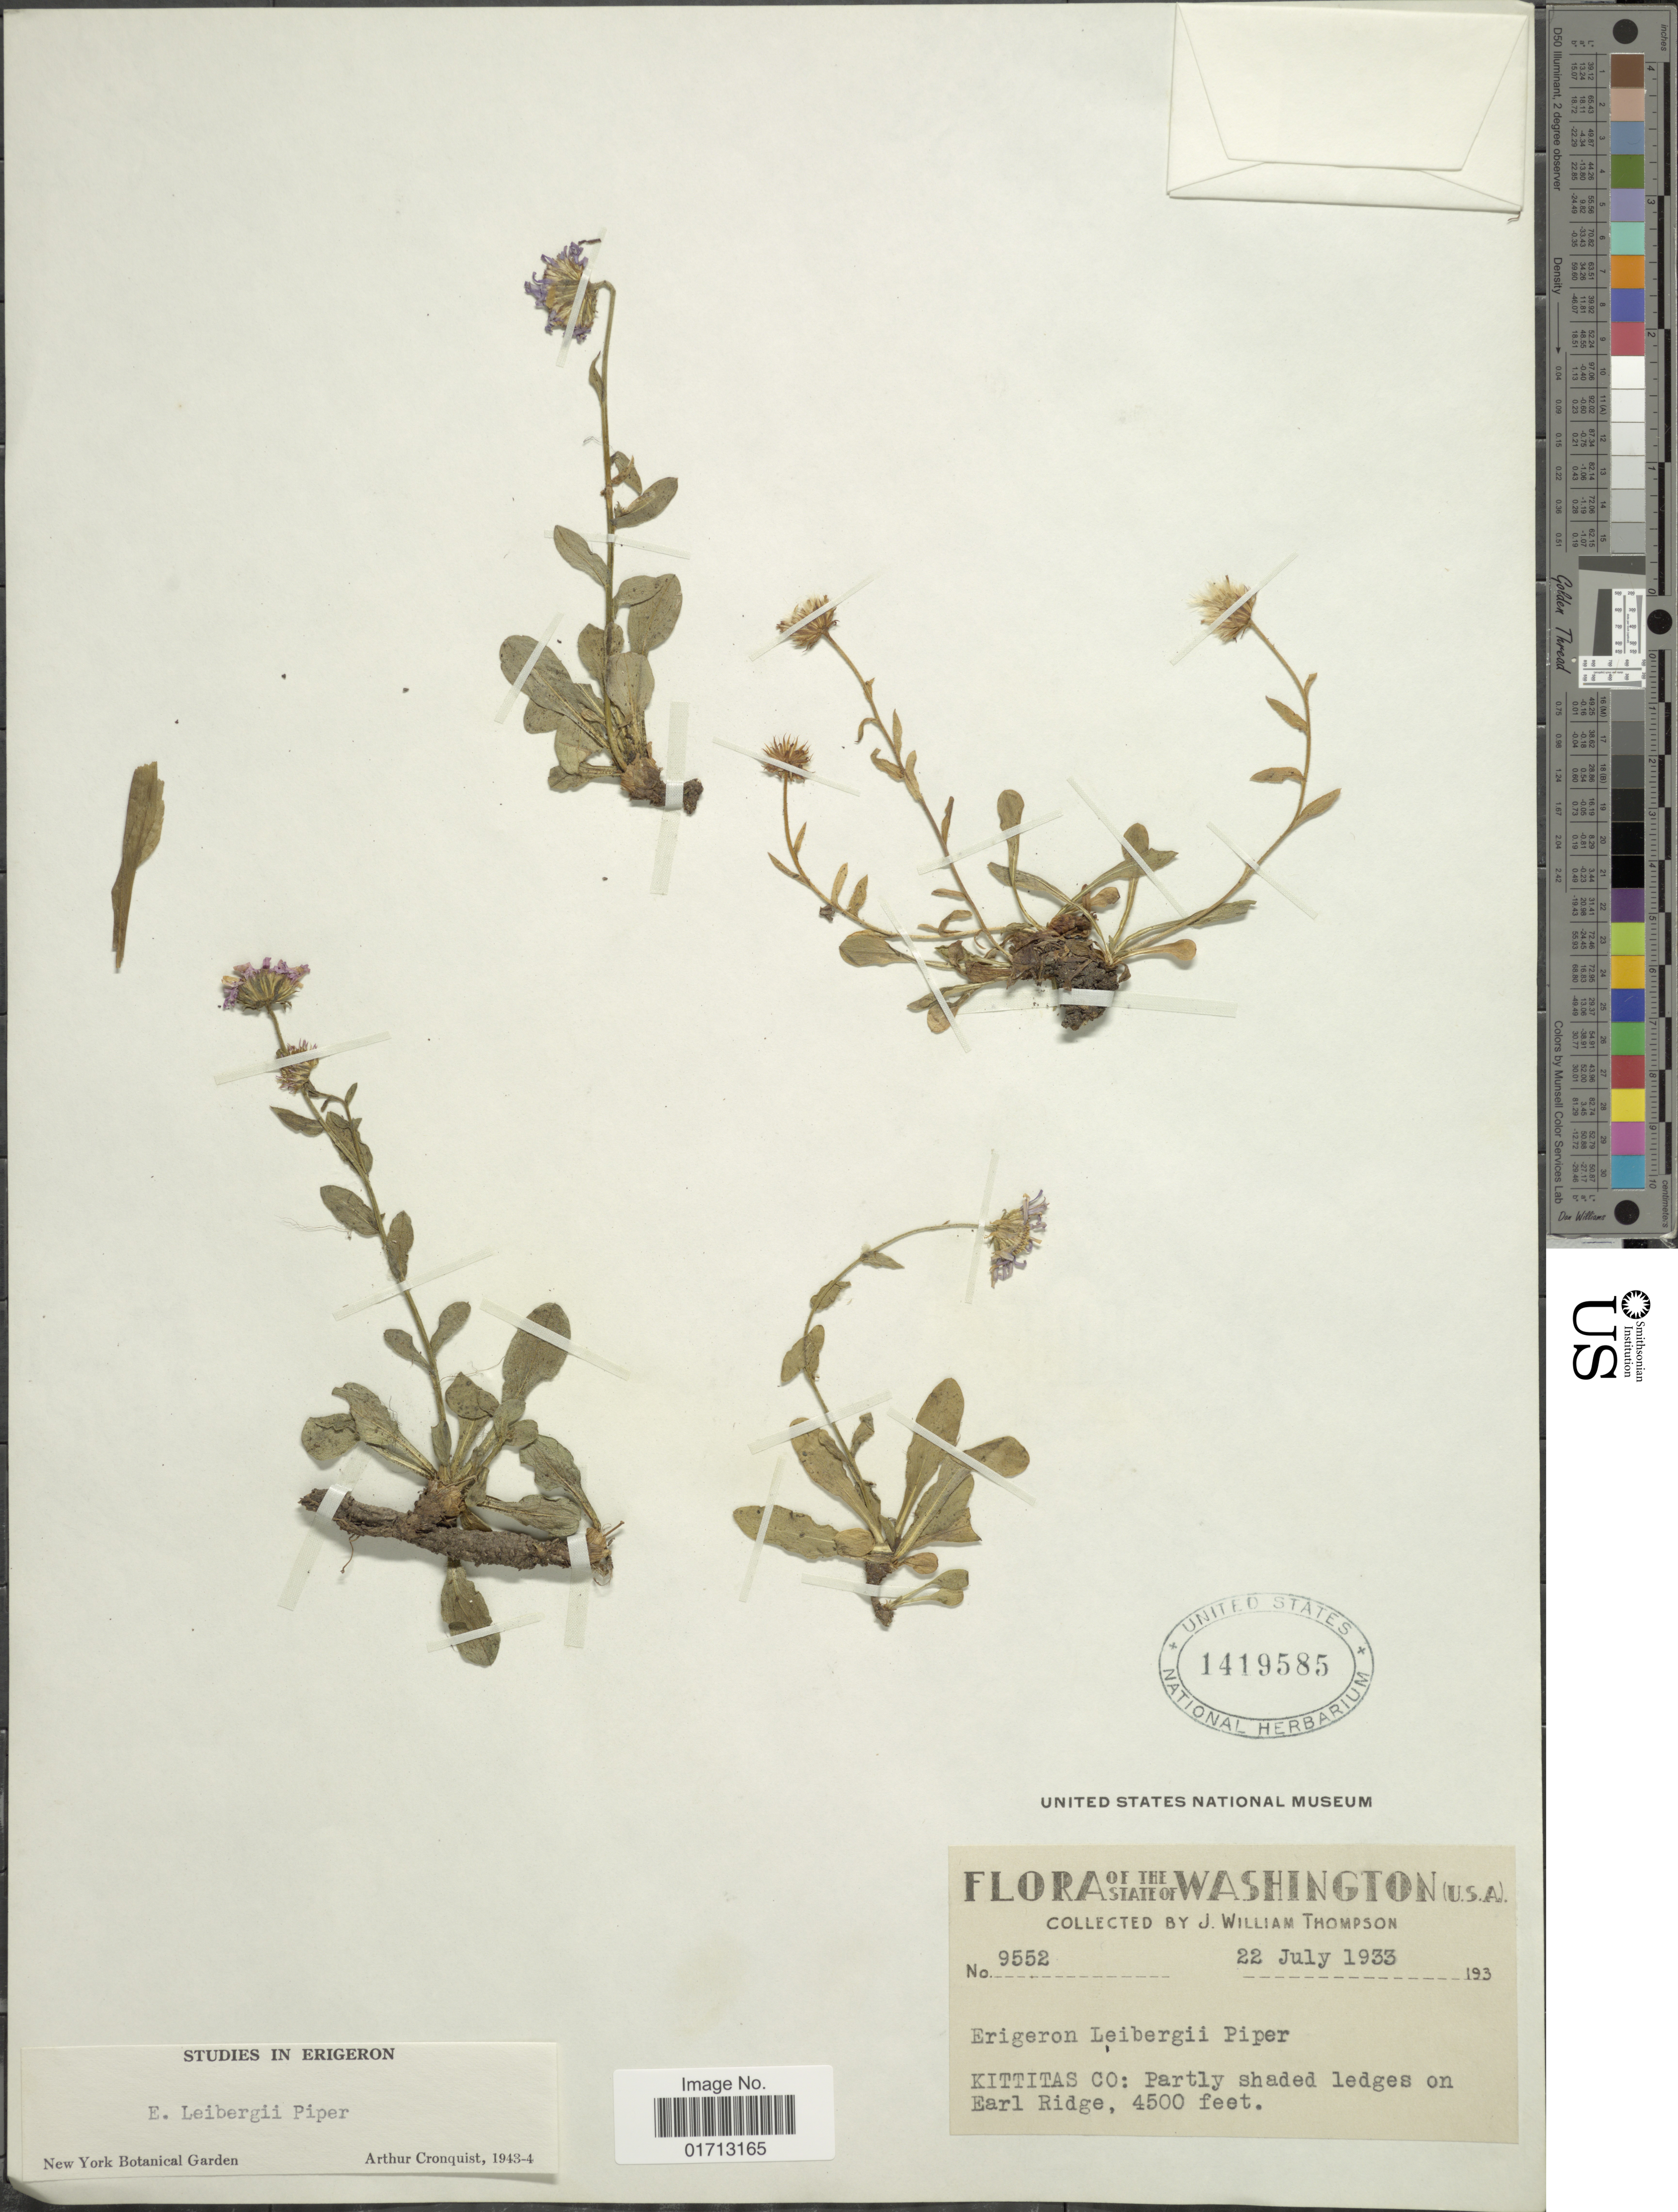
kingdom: Plantae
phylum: Tracheophyta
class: Magnoliopsida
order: Asterales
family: Asteraceae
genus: Erigeron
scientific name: Erigeron leibergii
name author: Piper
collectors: J. W. Thompson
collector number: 9552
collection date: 1933-07-22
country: United States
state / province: Washington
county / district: Kittitas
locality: Kittitas Co: Earl Ridge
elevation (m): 1372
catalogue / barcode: US 1419585